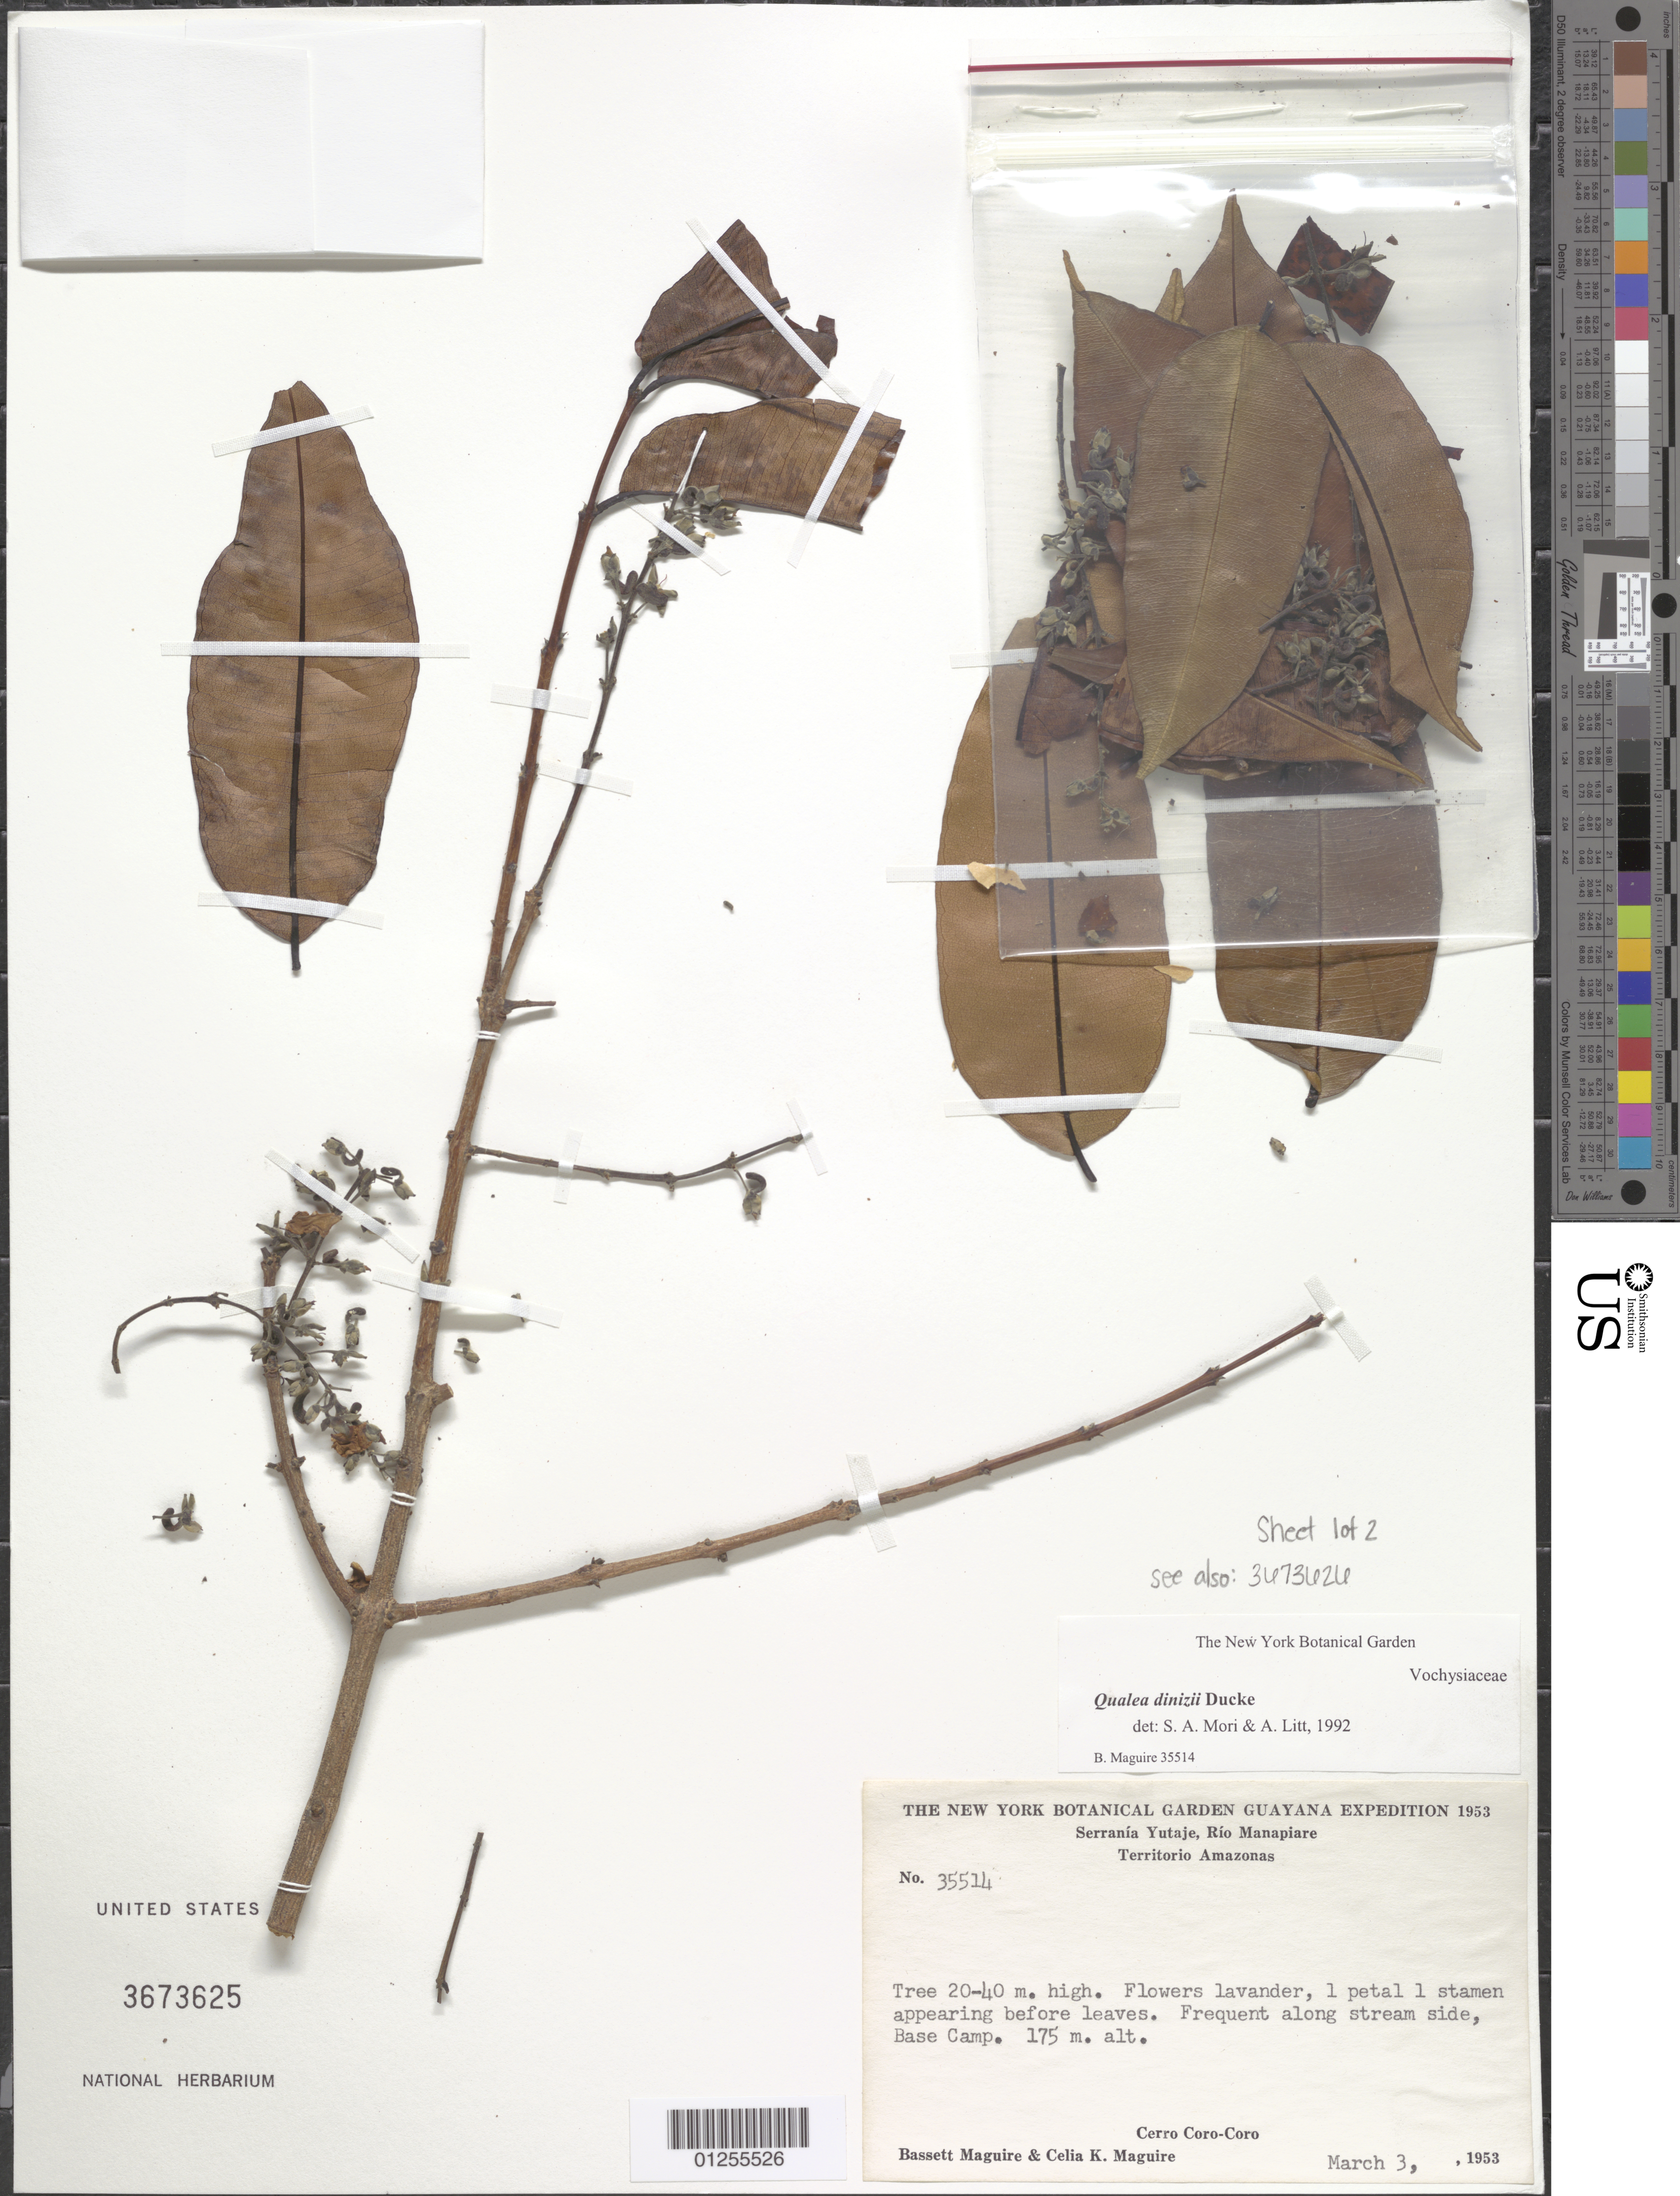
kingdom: Plantae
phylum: Tracheophyta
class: Magnoliopsida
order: Myrtales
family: Vochysiaceae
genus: Qualea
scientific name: Qualea dinizii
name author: Ducke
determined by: Mori, Scott A.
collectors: B. Maguire Jr. & C. K. Maguire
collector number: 35514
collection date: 1953-03-03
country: Venezuela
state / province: Amazonas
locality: Serrania Yutaje, Rio Manapiare. Base Camp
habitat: Frequent along stream side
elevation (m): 175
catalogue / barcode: US 3673625